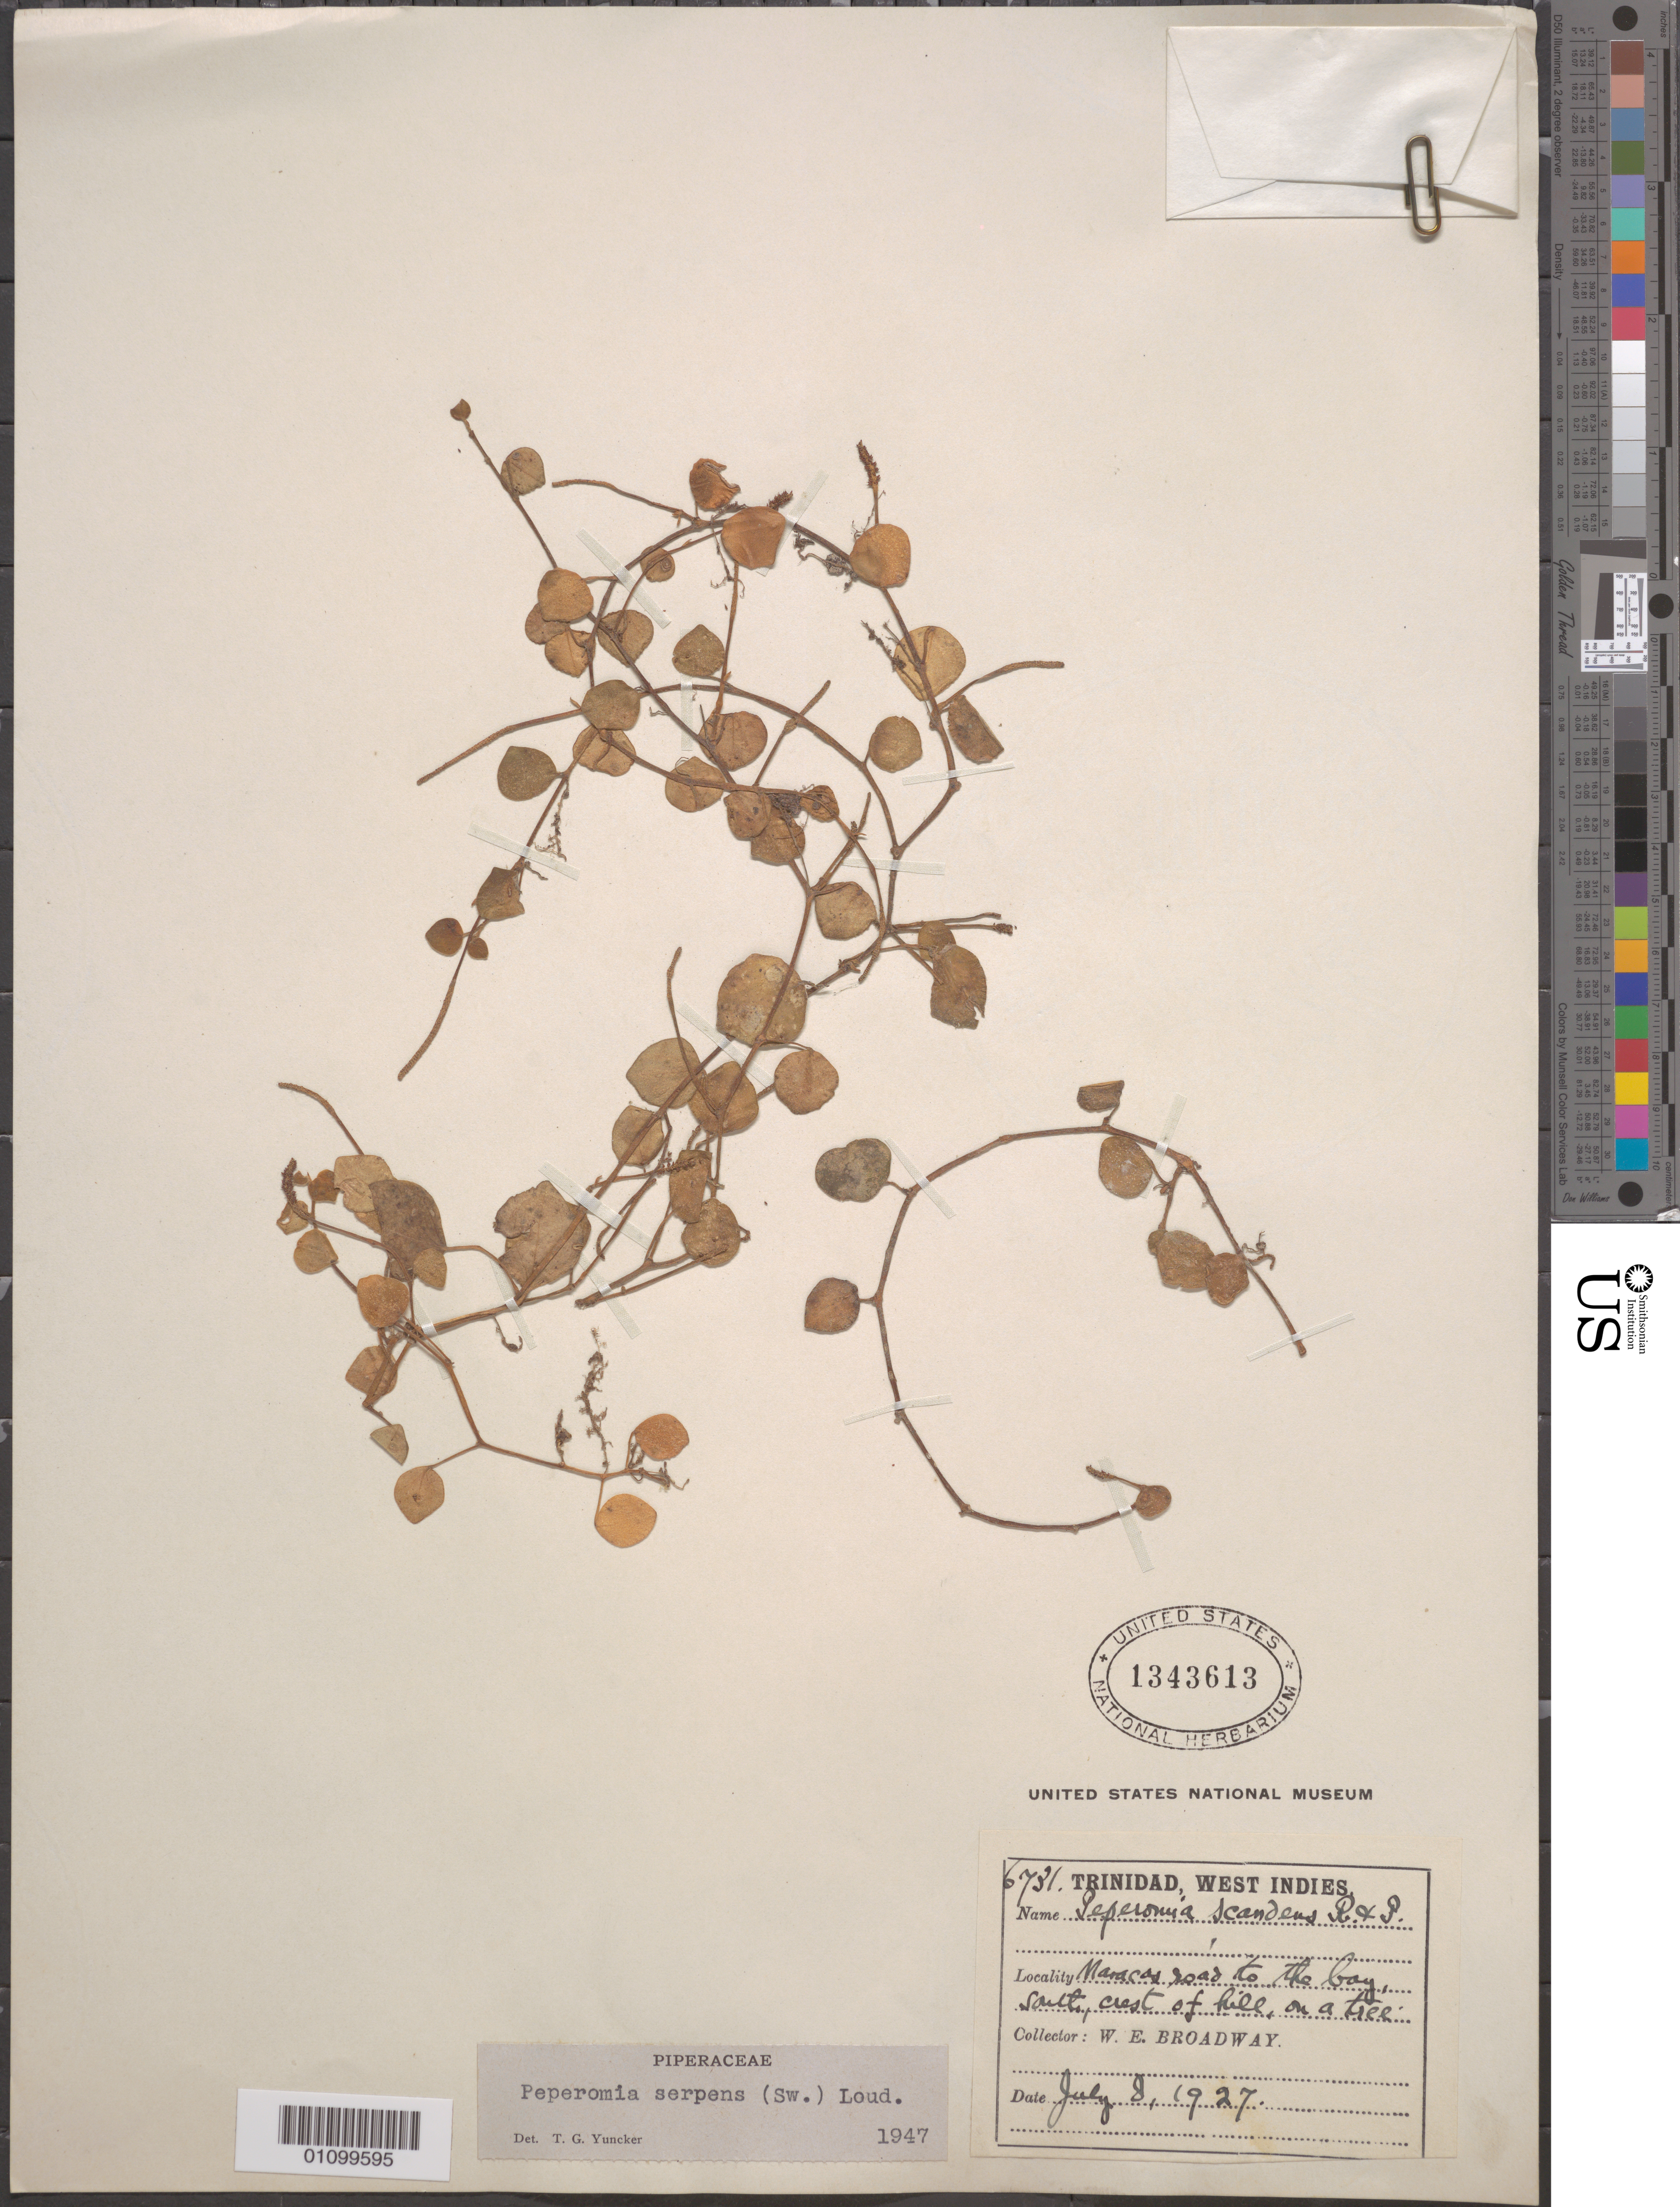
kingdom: Plantae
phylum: Tracheophyta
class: Magnoliopsida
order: Piperales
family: Piperaceae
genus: Peperomia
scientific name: Peperomia serpens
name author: (Sw.) Loudon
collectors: W. E. Broadway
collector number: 6731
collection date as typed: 08 Jul 1927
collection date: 1927-07-08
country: Trinidad and Tobago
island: Trinidad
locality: Maracas Road to the bay, S, crest of hill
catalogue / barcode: US 1343613